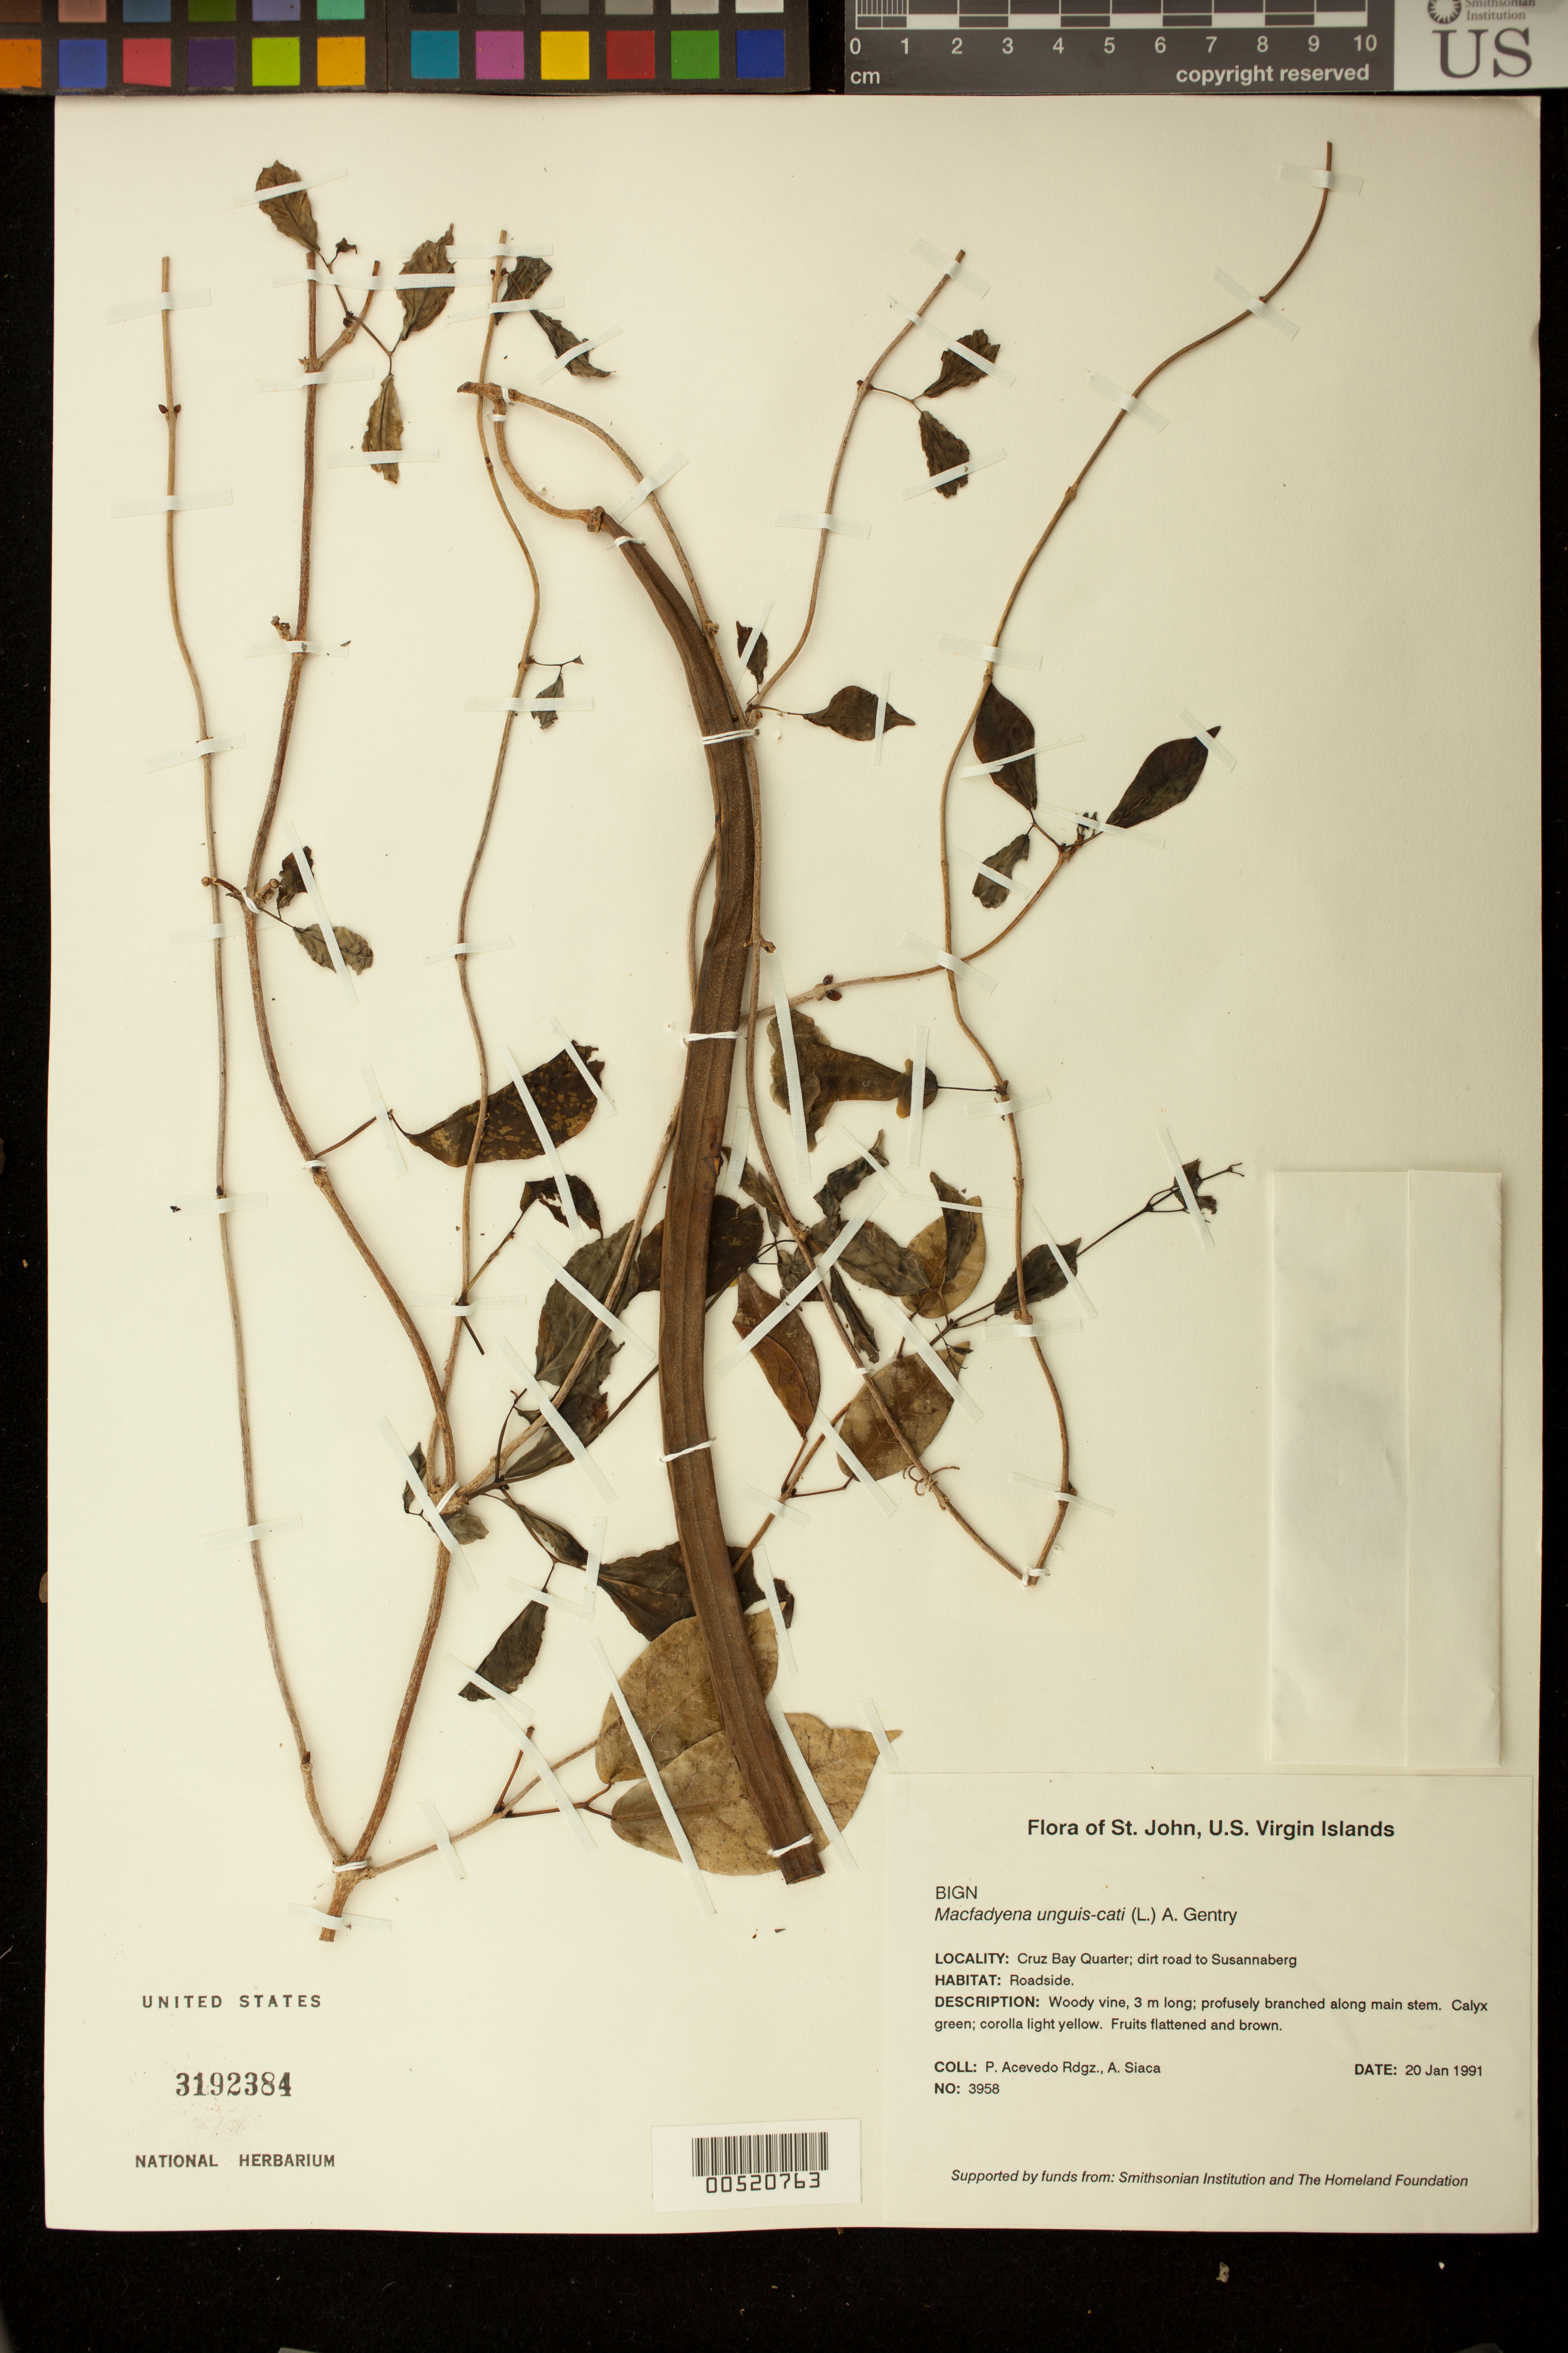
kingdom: Plantae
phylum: Tracheophyta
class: Magnoliopsida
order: Lamiales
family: Bignoniaceae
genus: Dolichandra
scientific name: Dolichandra unguis-cati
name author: (L.) L.G. Lohmann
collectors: P. Acevedo-Rodr. & A. Siaca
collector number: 3958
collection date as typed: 20 Jan 1991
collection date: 1991-01-20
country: U.S. Virgin Islands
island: St. John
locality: Cruz Bay Quarter; Dirt road from Susannaberg to North Shore Road.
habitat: Roadside.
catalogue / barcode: US 3192384